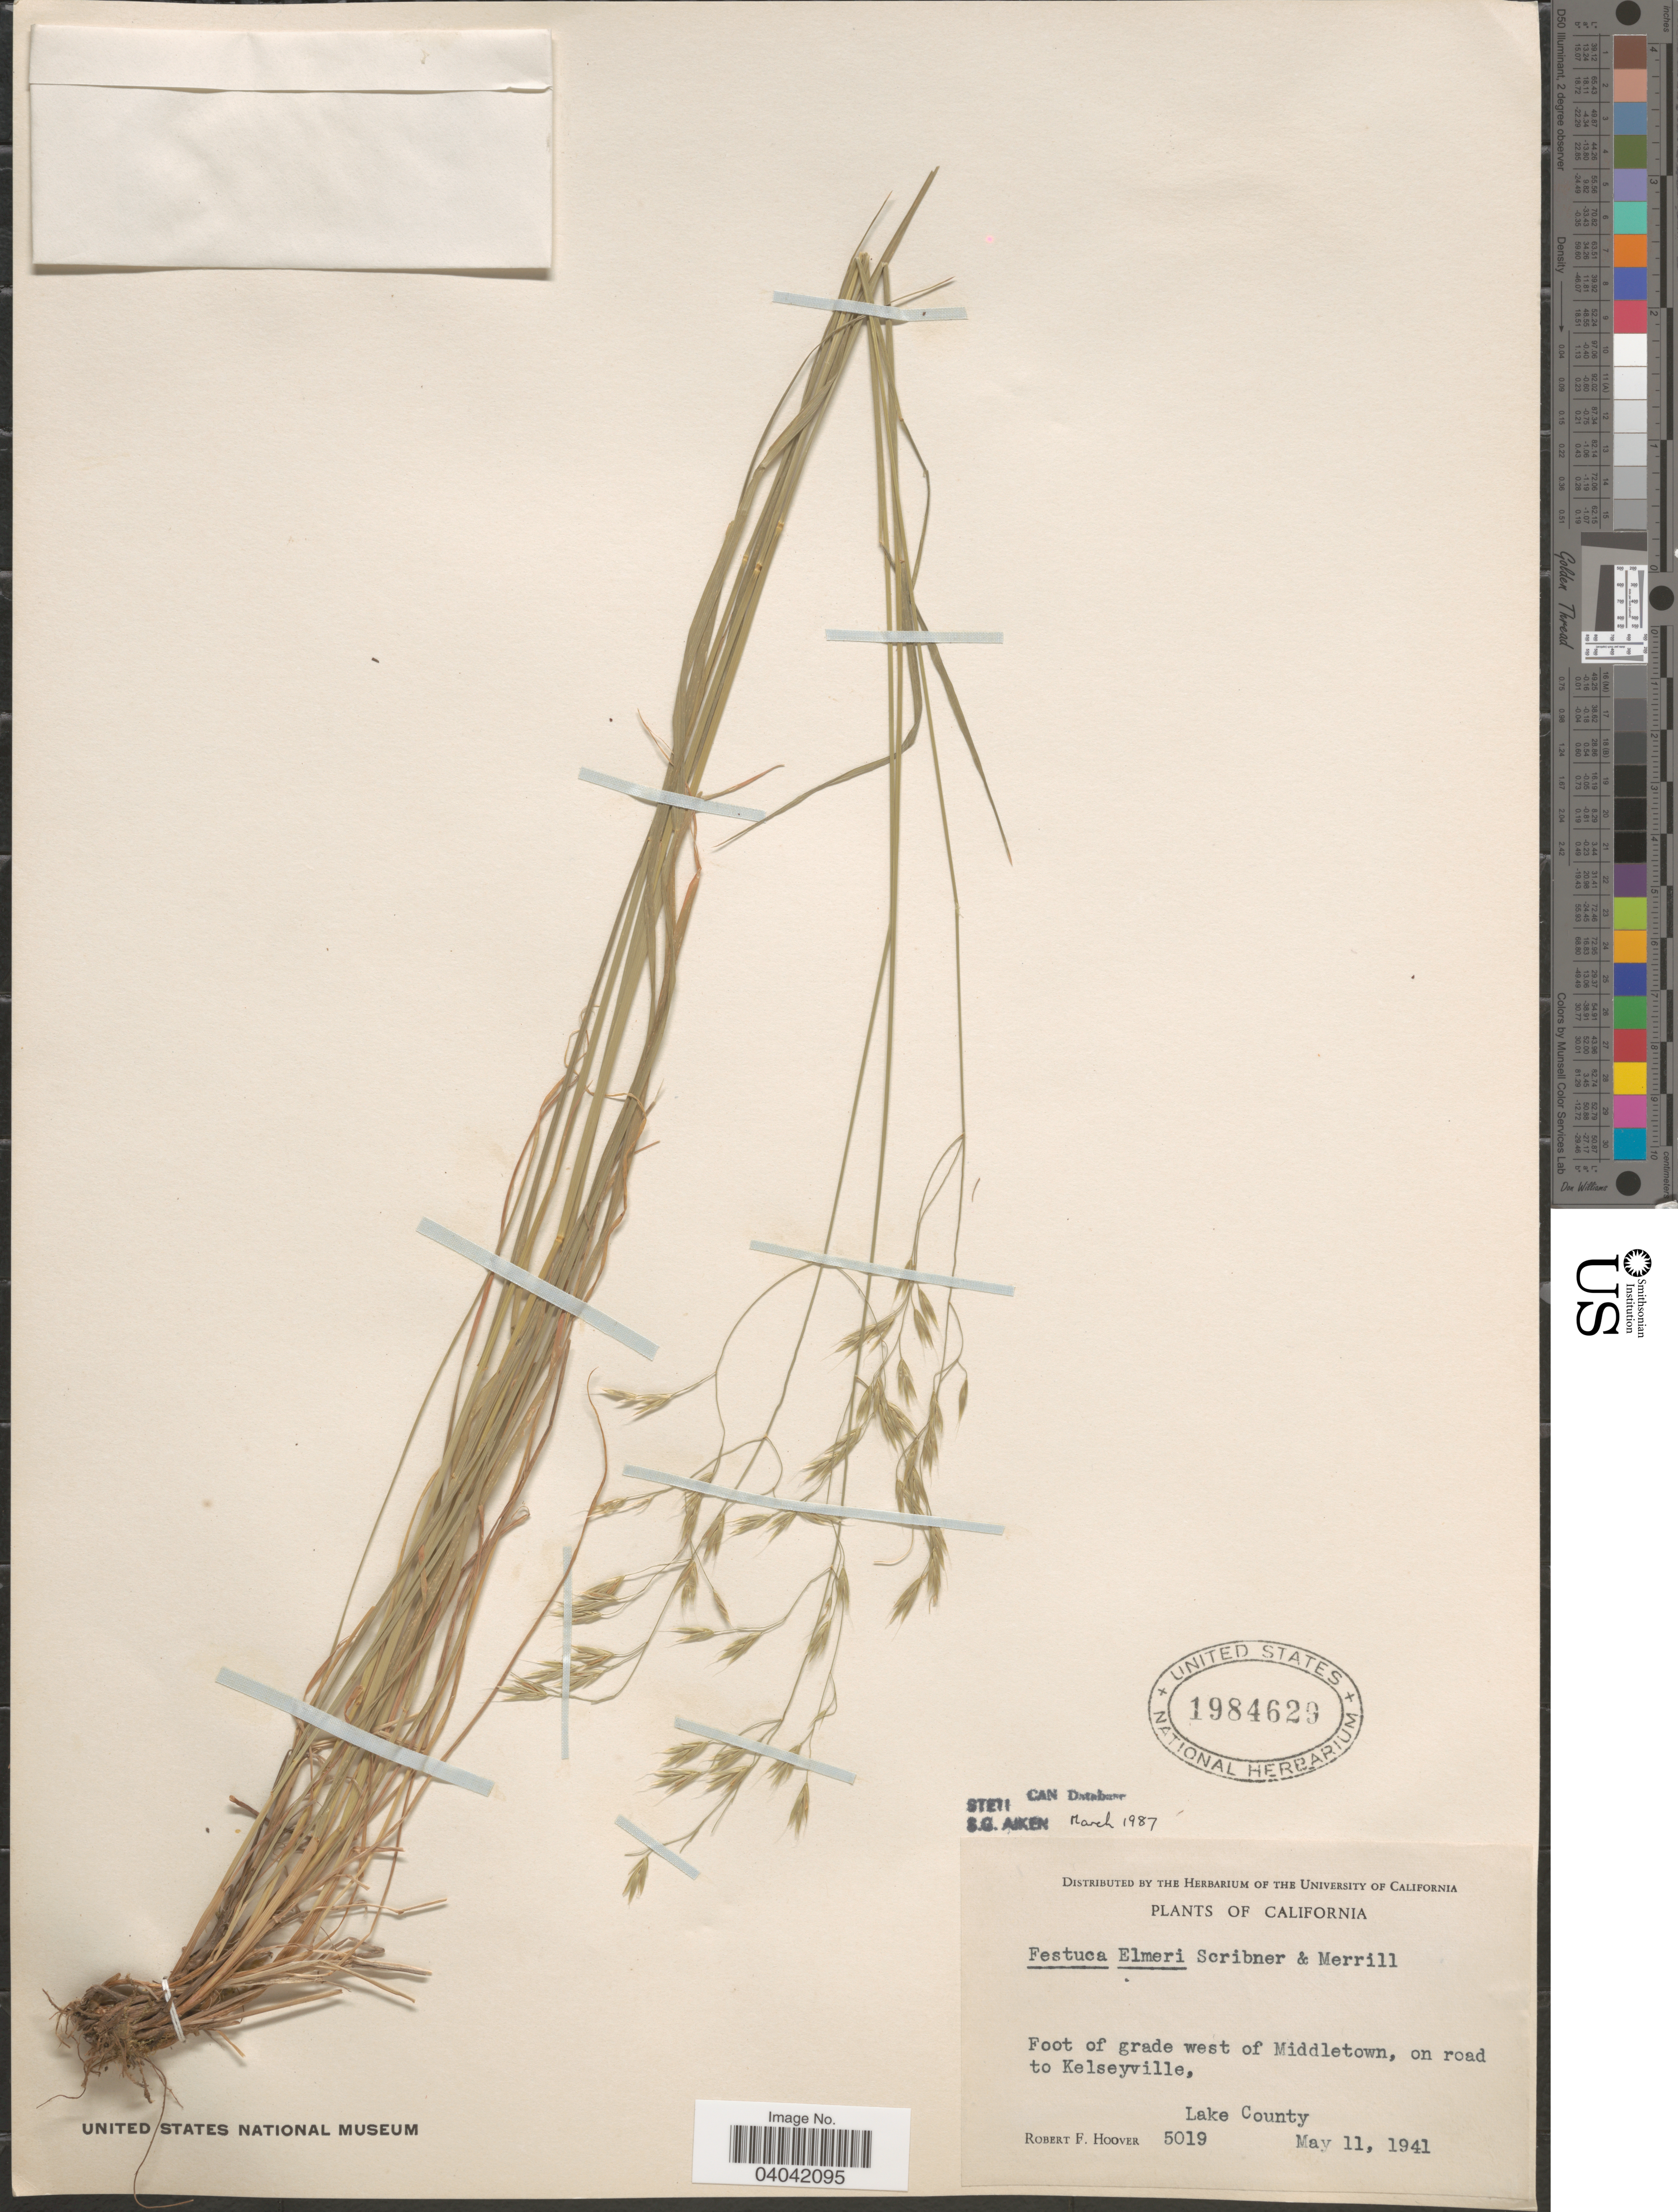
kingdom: Plantae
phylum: Tracheophyta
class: Liliopsida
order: Poales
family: Poaceae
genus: Festuca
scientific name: Festuca elmeri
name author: Scribn. & Merr.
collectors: R. F. Hoover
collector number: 5019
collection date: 1941-05-11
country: United States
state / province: California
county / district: Lake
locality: Foot of grade west of Middletown, on road to Kelseyville, Lake County.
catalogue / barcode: US 1984629